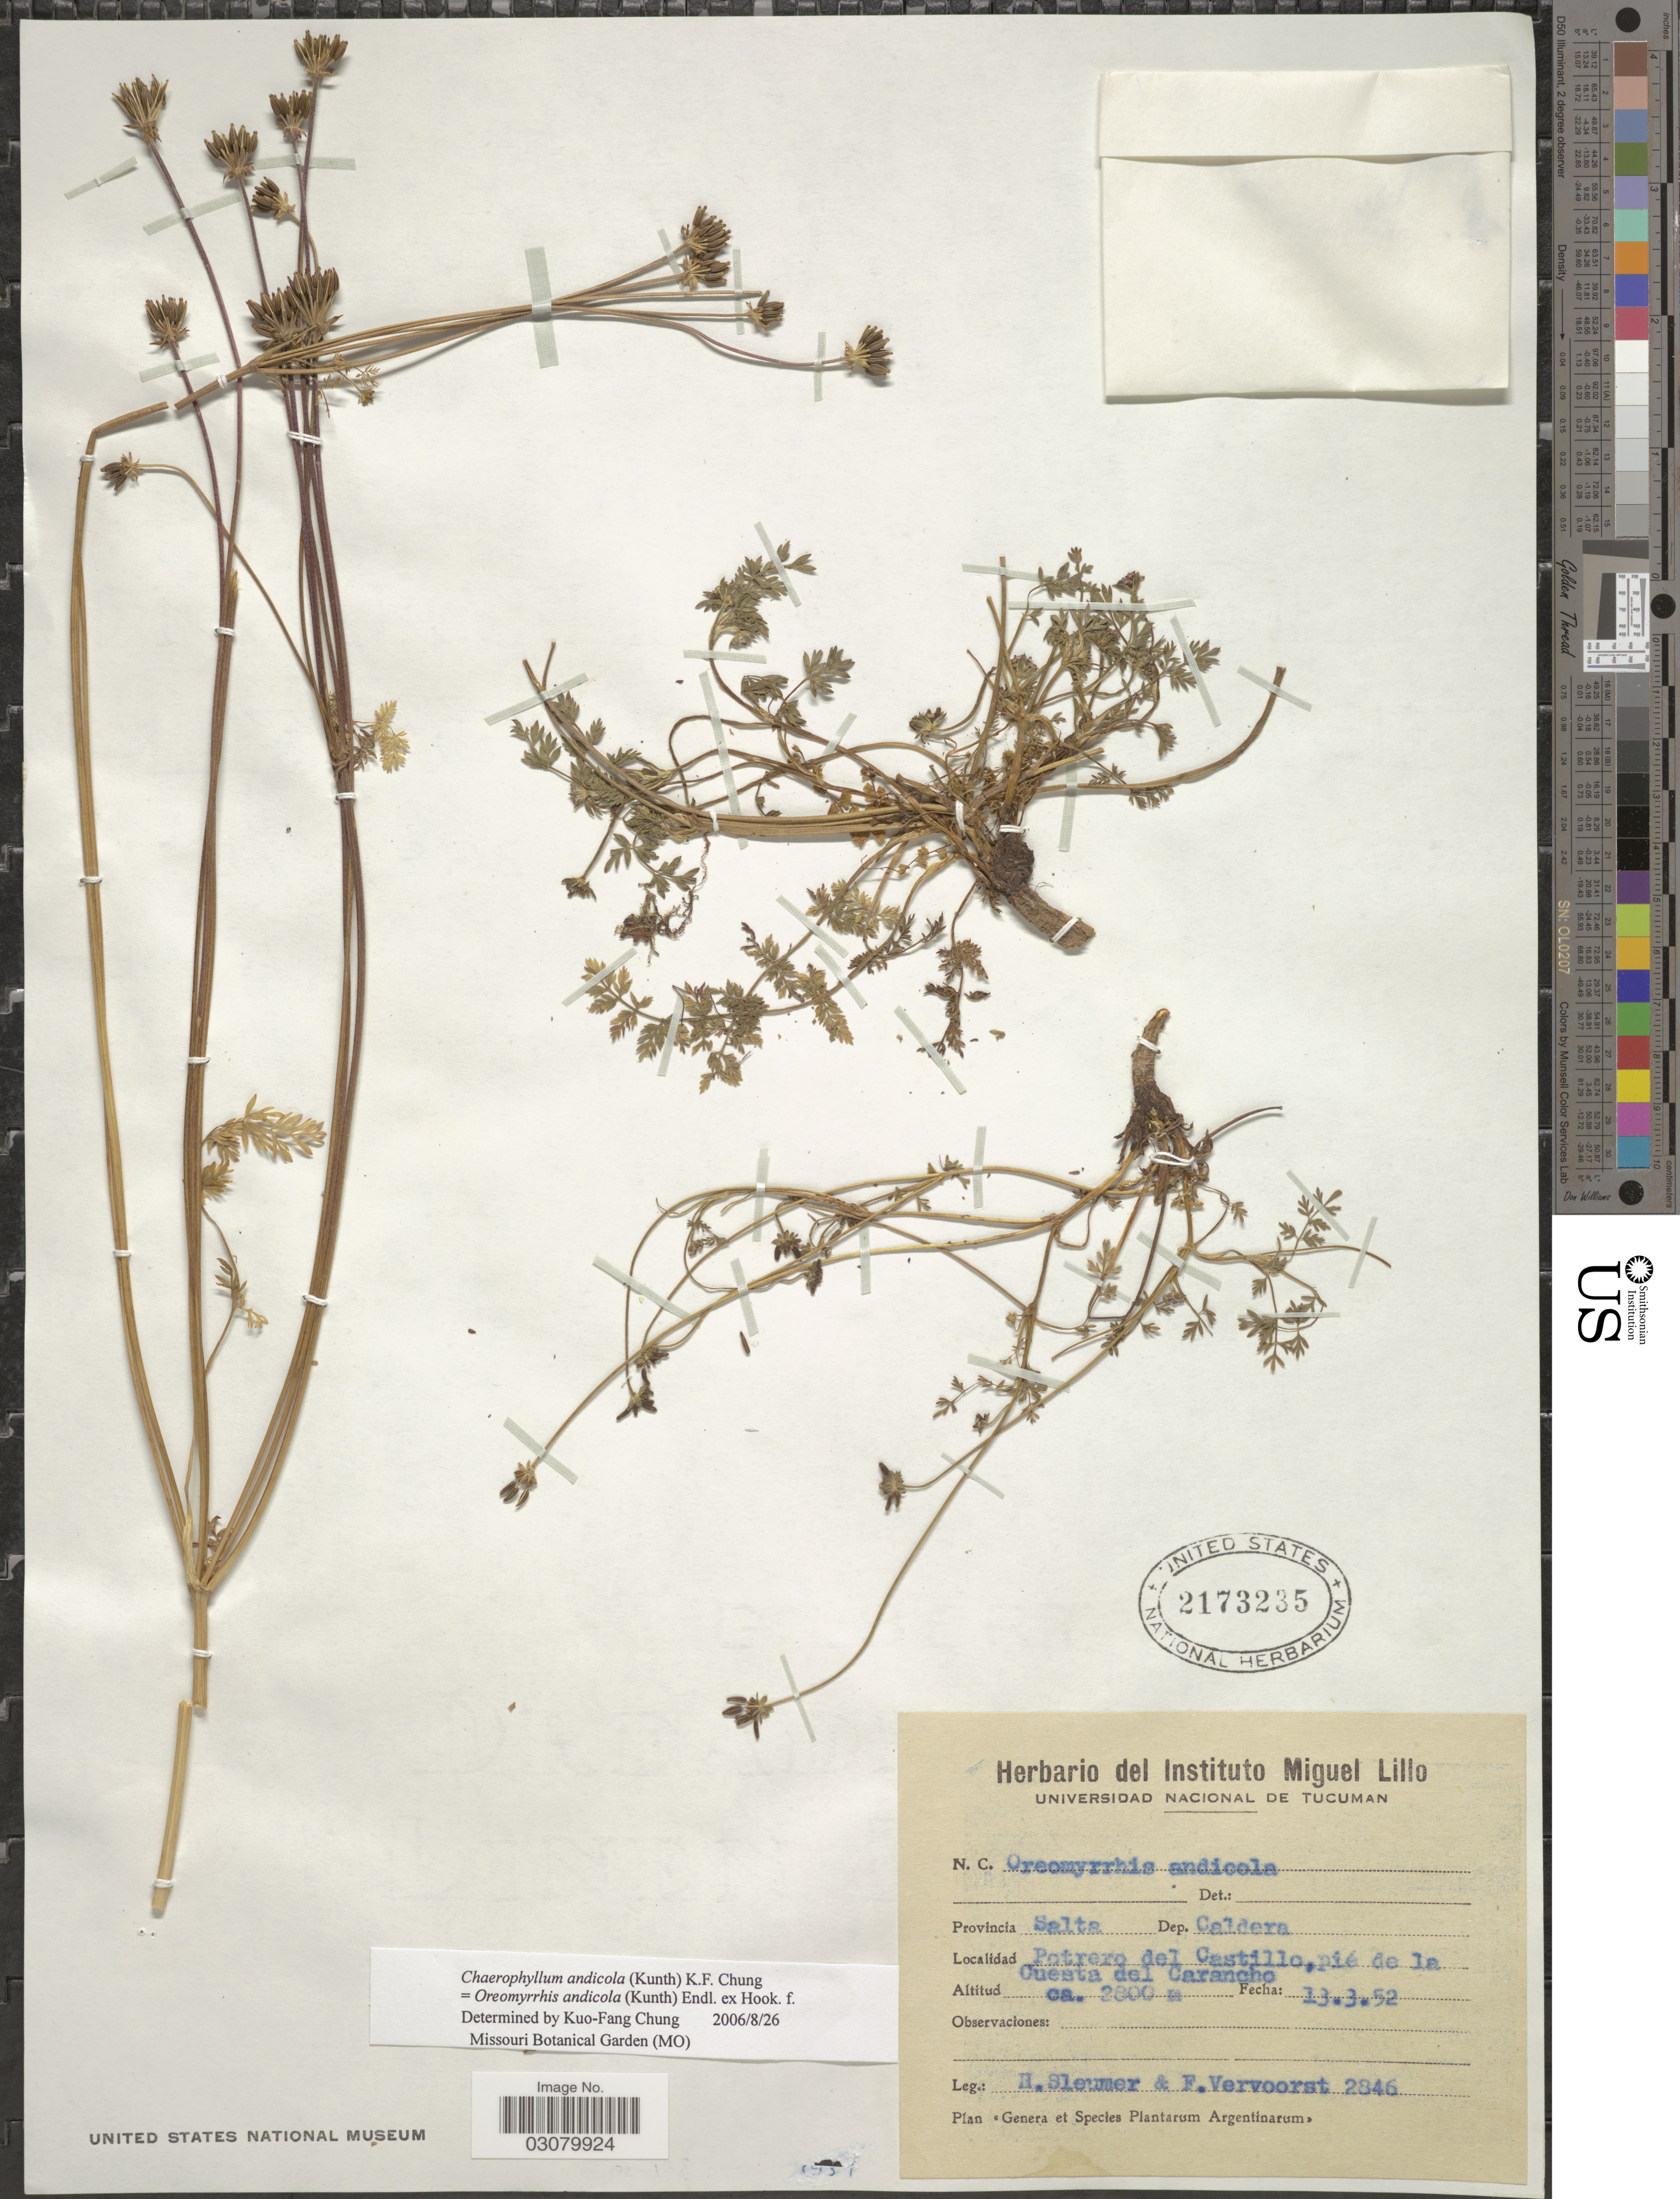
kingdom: Plantae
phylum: Tracheophyta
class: Magnoliopsida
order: Apiales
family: Apiaceae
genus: Oreomyrrhis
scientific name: Oreomyrrhis andicola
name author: (Kunth) Endl. ex Hook. f.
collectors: H. O. Sleumer & F. Vervoorst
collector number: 2846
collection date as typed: Transcribed d/m/y: 13/3/52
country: Argentina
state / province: Salta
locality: Dep. Caldera. Potrero del Castillo, pié de la Cuesta del Carancho.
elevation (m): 2800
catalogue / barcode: US 2173235